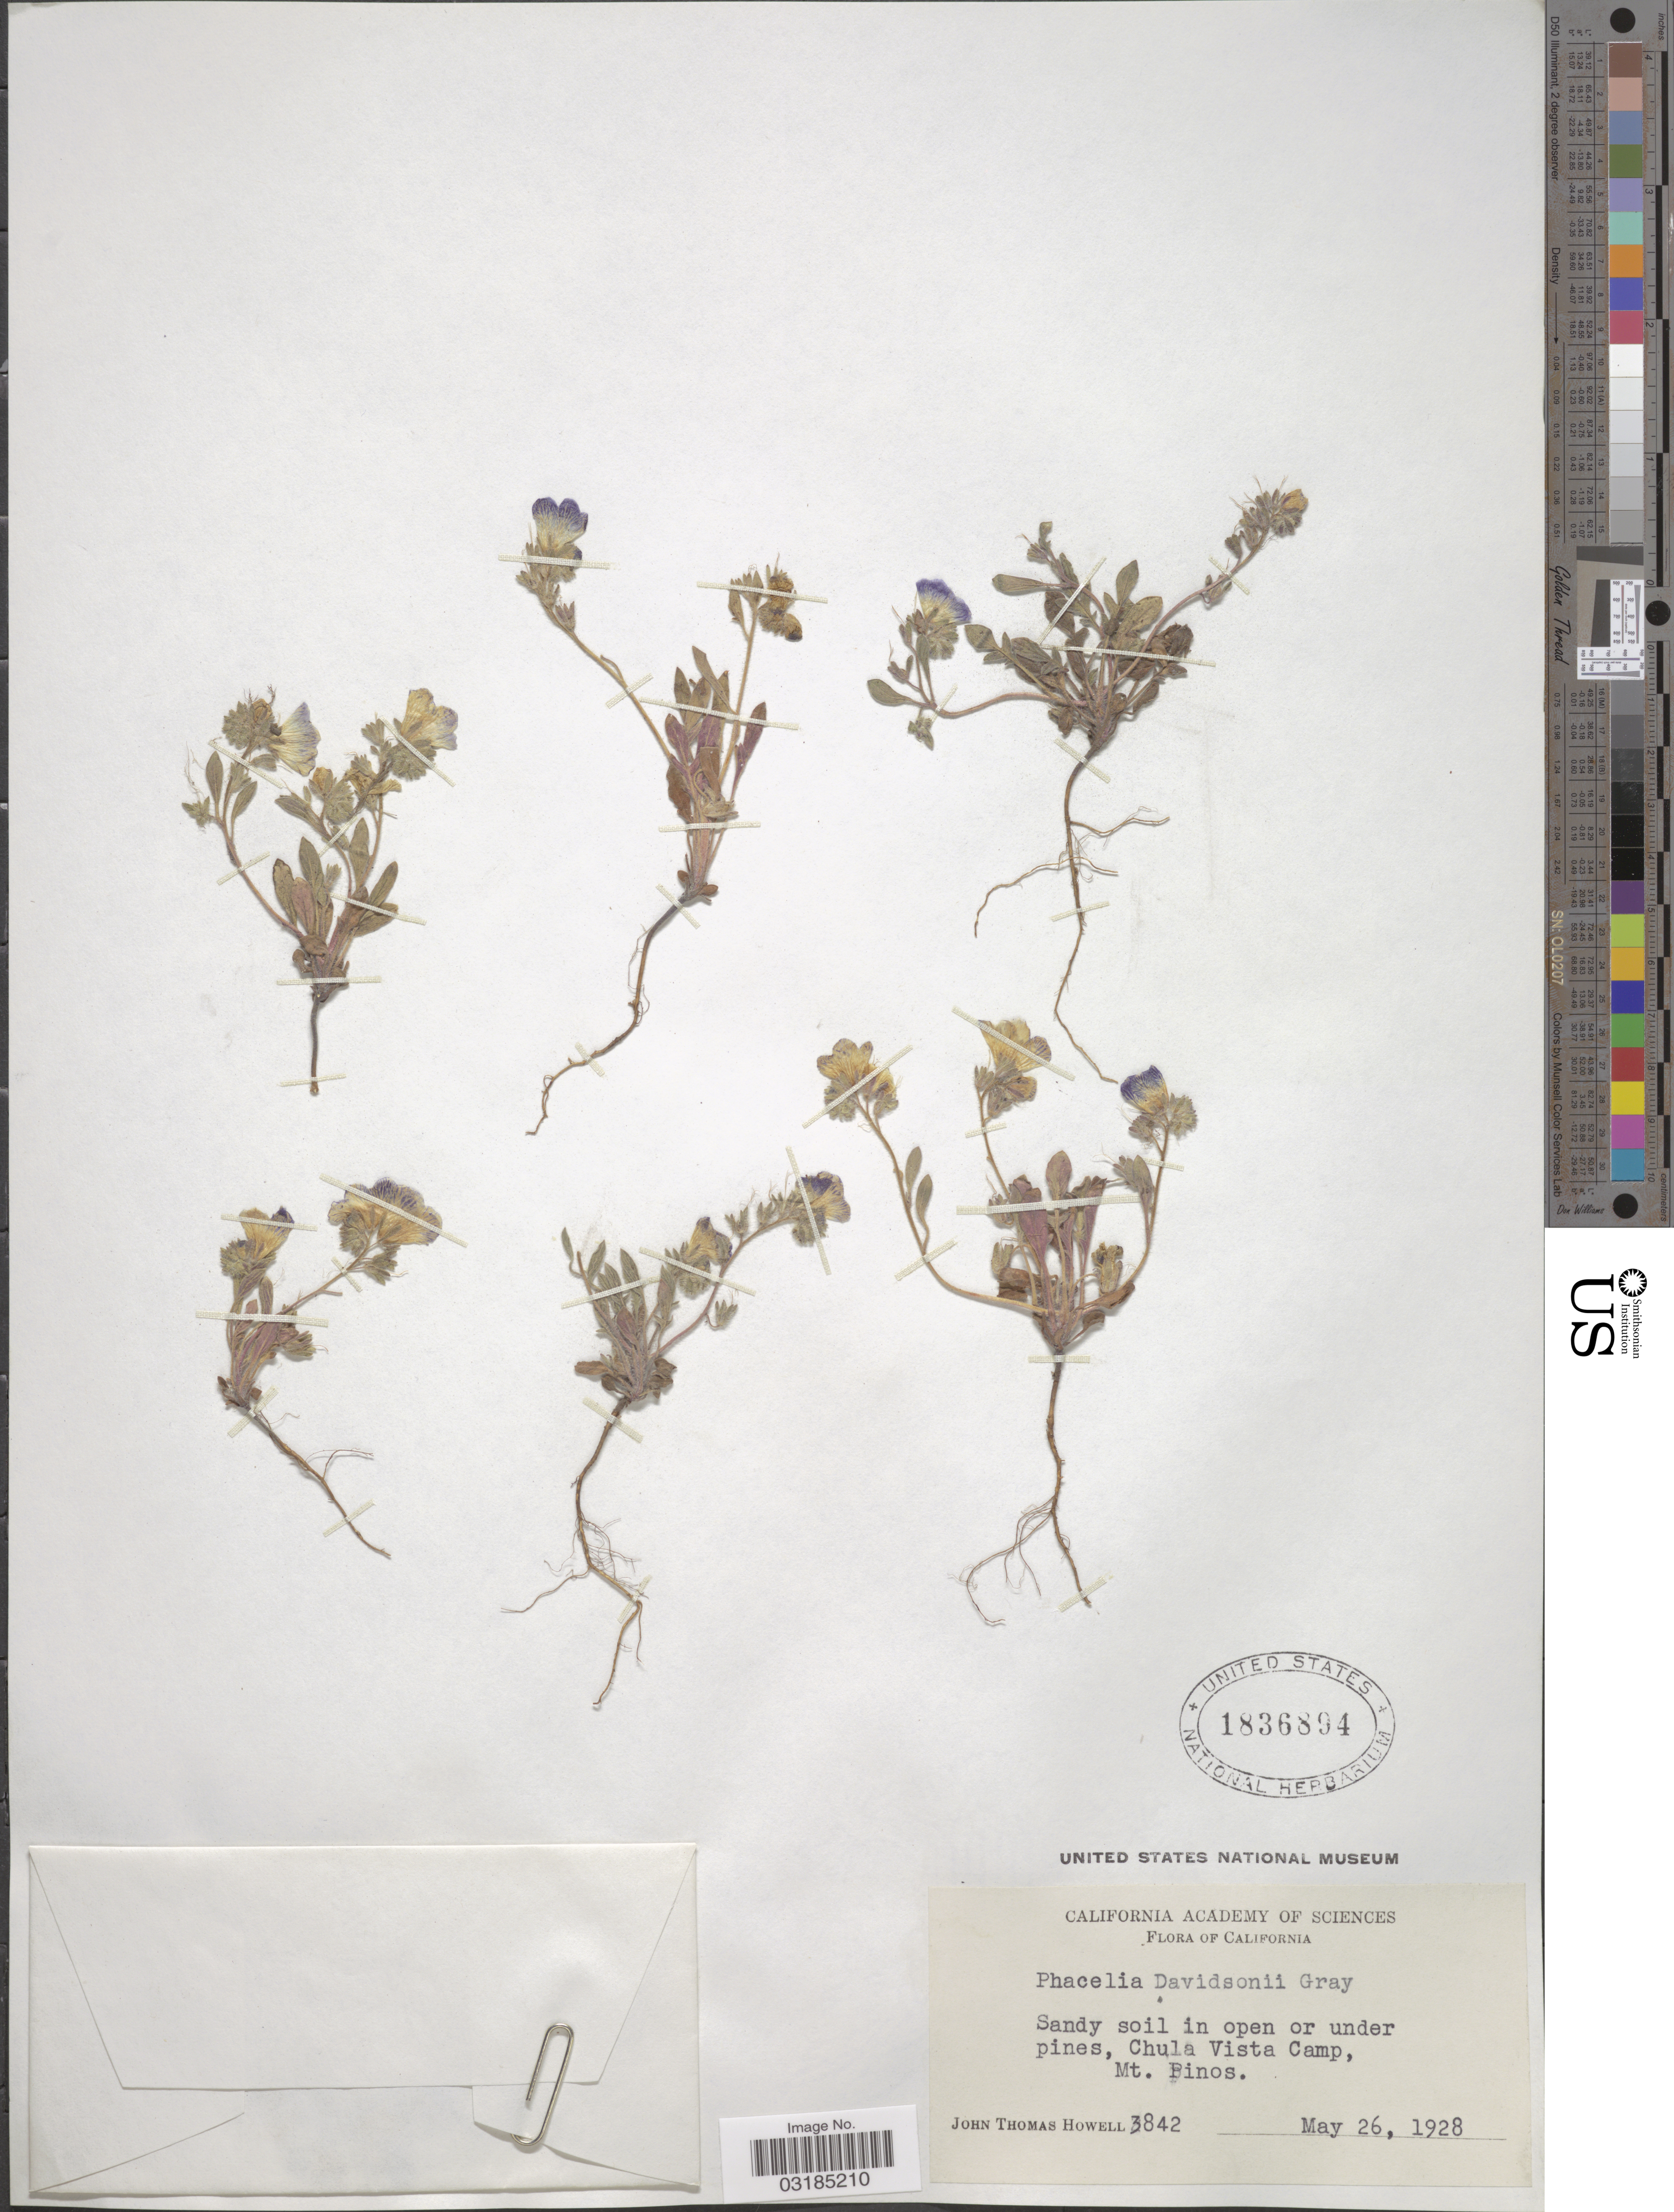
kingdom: Plantae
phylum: Tracheophyta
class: Magnoliopsida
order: Boraginales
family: Hydrophyllaceae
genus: Phacelia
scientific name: Phacelia davidsonii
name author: A. Gray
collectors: J. T. Howell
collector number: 3842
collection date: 1928-05-26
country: United States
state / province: California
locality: Chula Vista Camp, Mt. Pinos.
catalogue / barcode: US 1836894